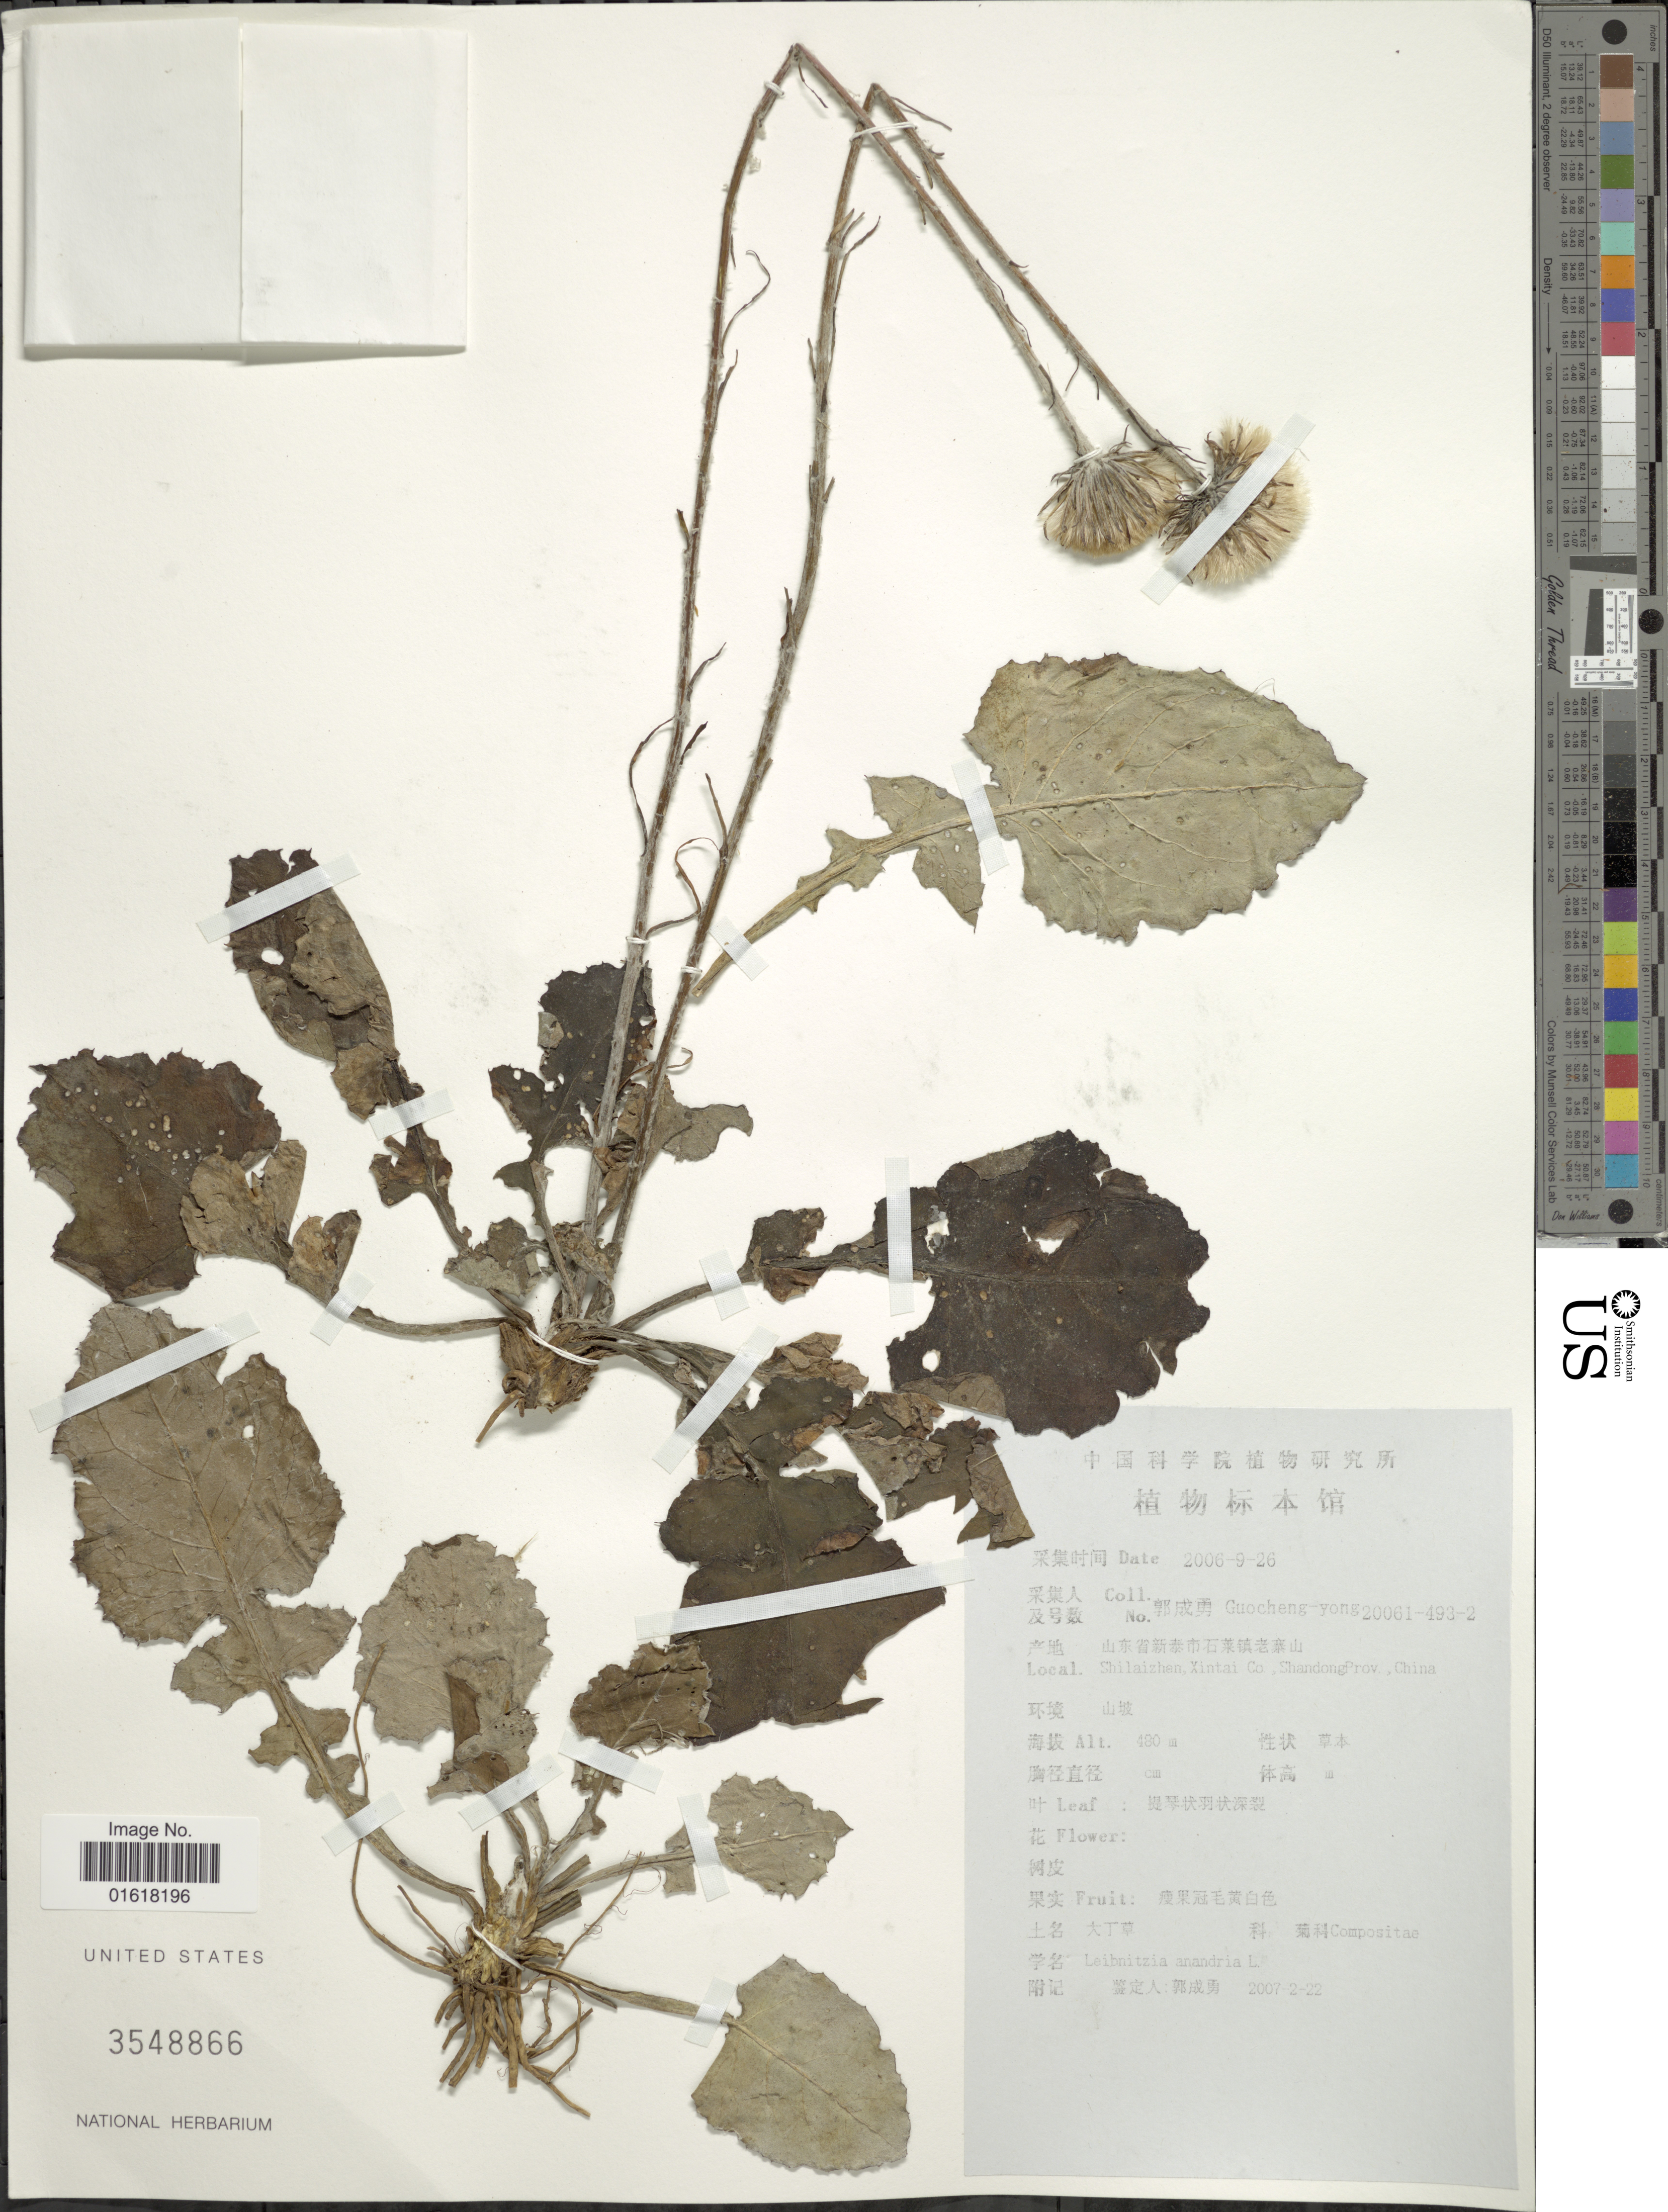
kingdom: Plantae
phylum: Tracheophyta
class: Magnoliopsida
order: Asterales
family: Asteraceae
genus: Leibnitzia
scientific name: Leibnitzia anandria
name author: (L.) Nakai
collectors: Guo cheng-yong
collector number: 20061-493-2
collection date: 2006-09-26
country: China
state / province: Shandong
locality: Shilaizhan, Xintai Co.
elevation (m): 480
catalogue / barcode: US 3548866